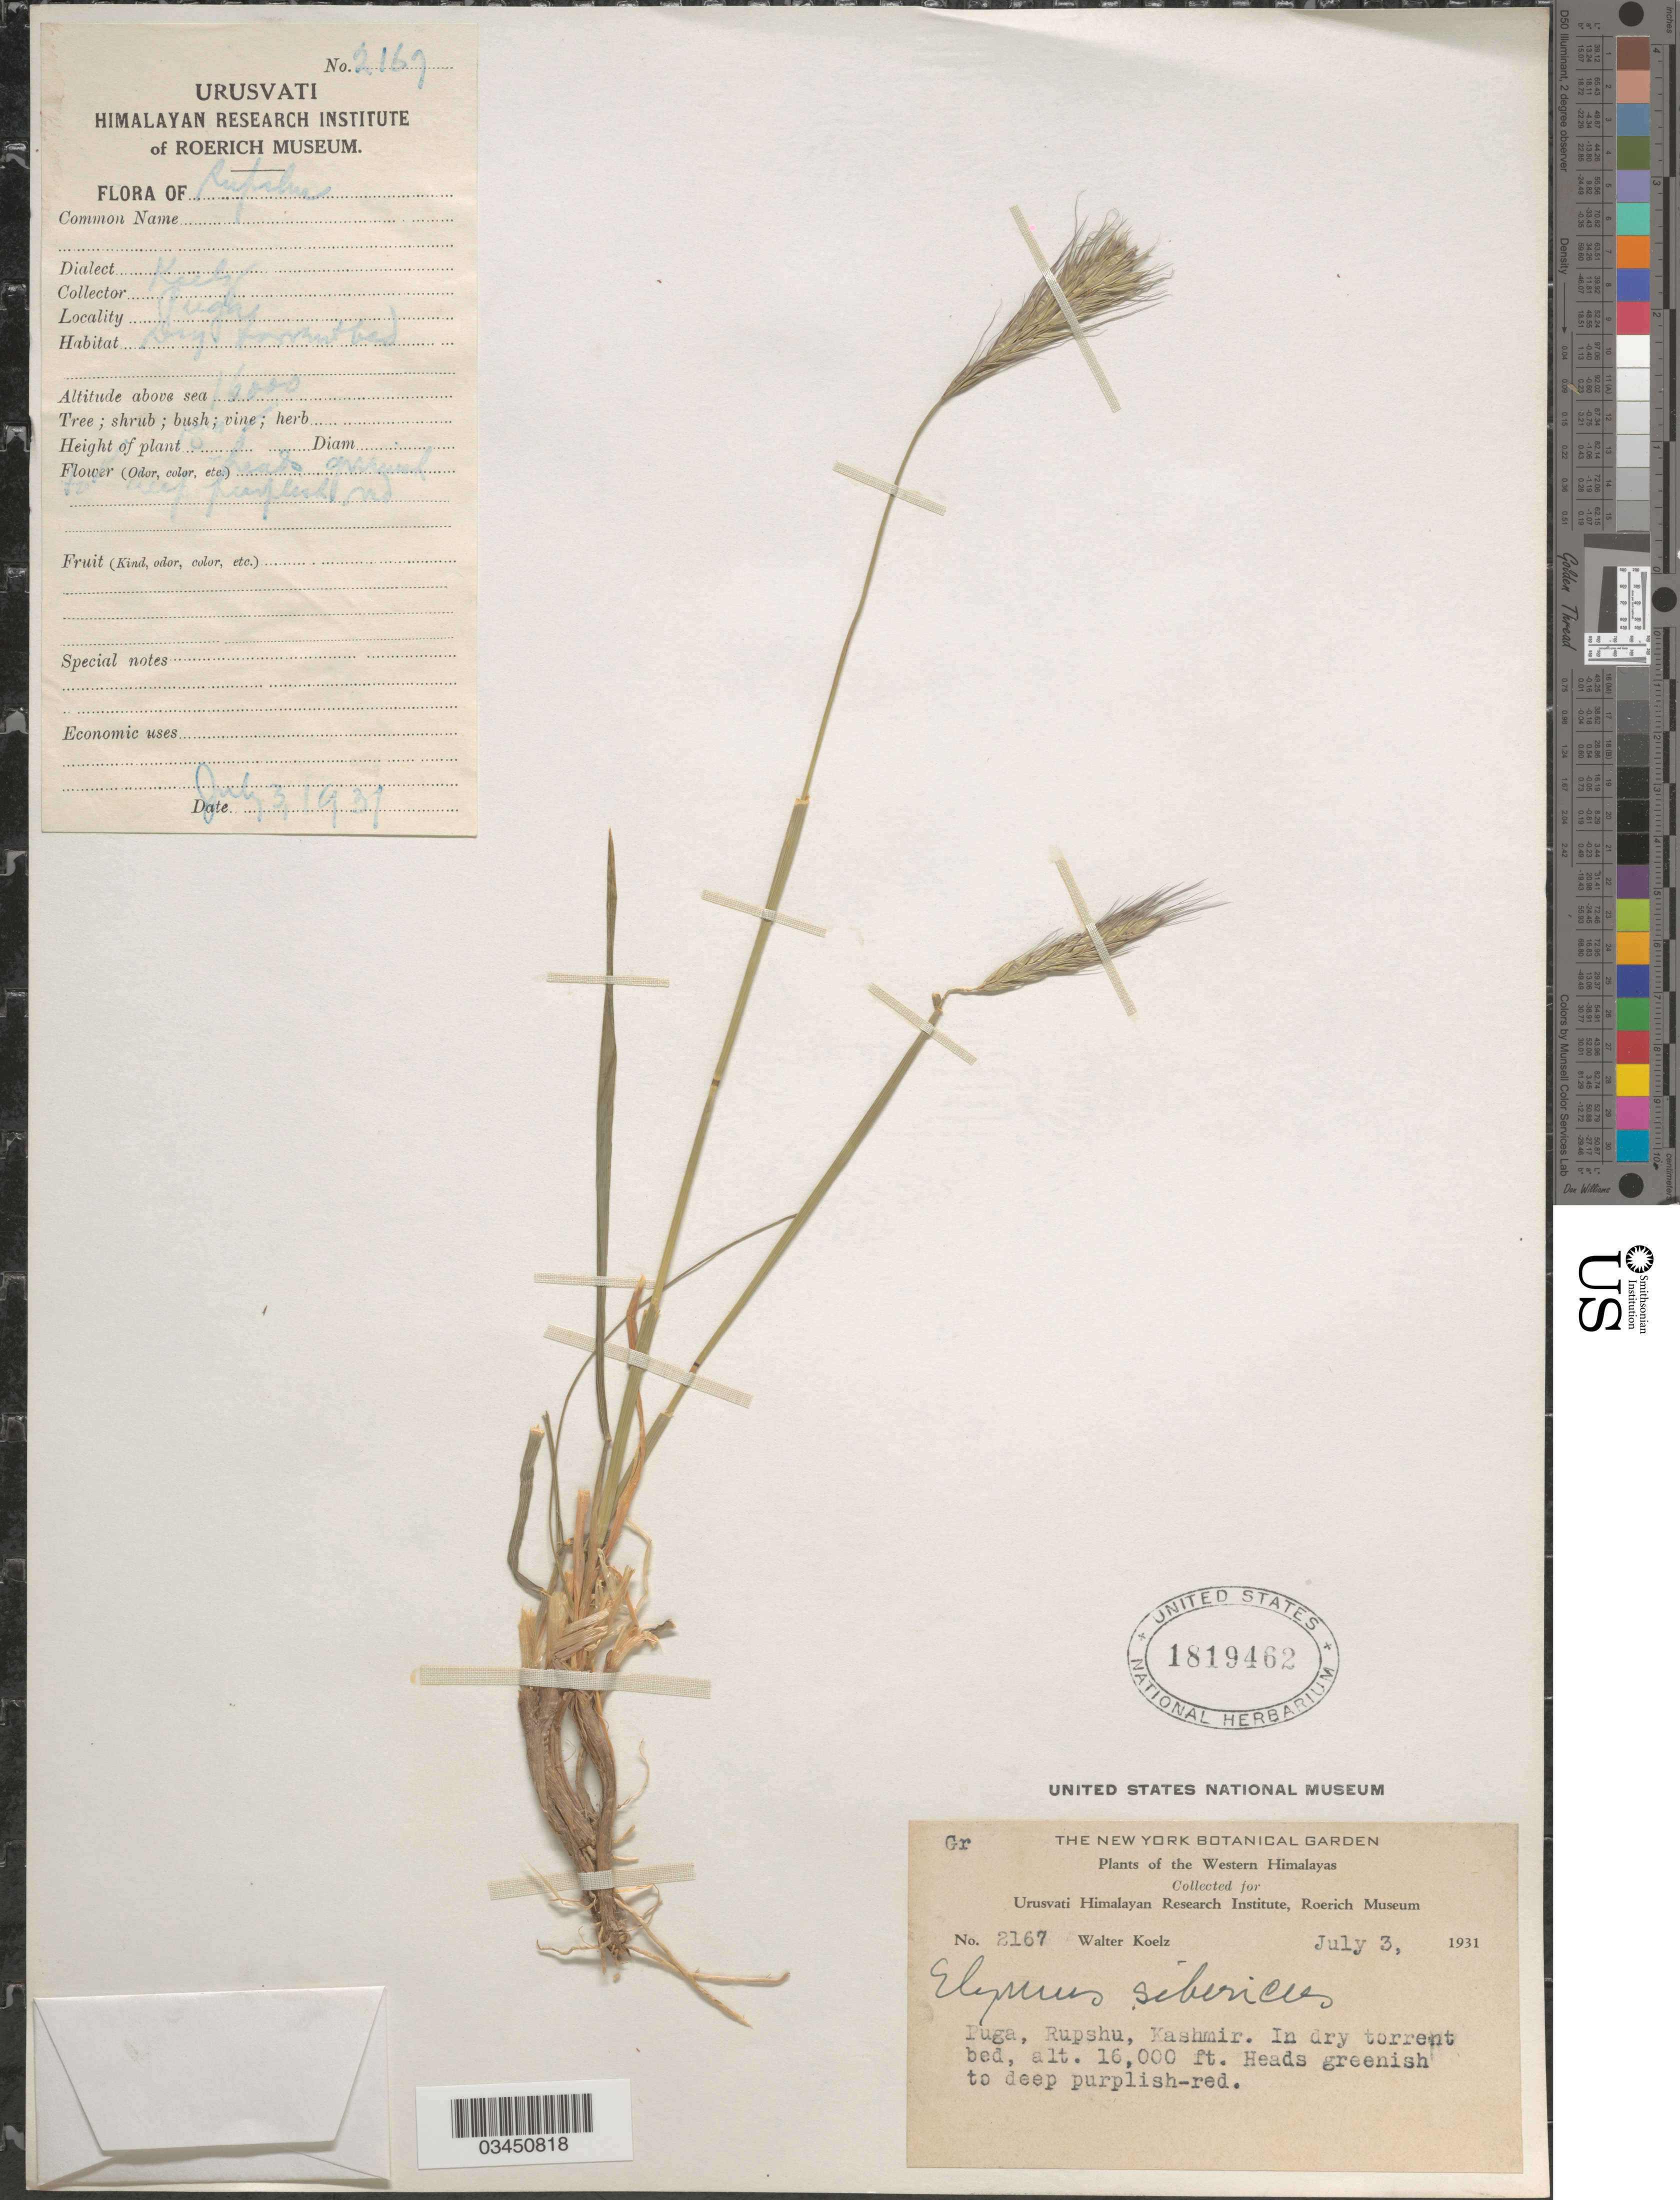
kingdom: Plantae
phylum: Tracheophyta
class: Liliopsida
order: Poales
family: Poaceae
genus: Elymus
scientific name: Elymus sibiricus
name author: L.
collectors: W. N. Koelz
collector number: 2167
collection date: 1931-07-03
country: India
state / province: Jammu and Kashmir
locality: Western Himalayas. Puga, Rupshu, Kashmir. In dry torrent bed.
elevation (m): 4877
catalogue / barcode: US 1819462